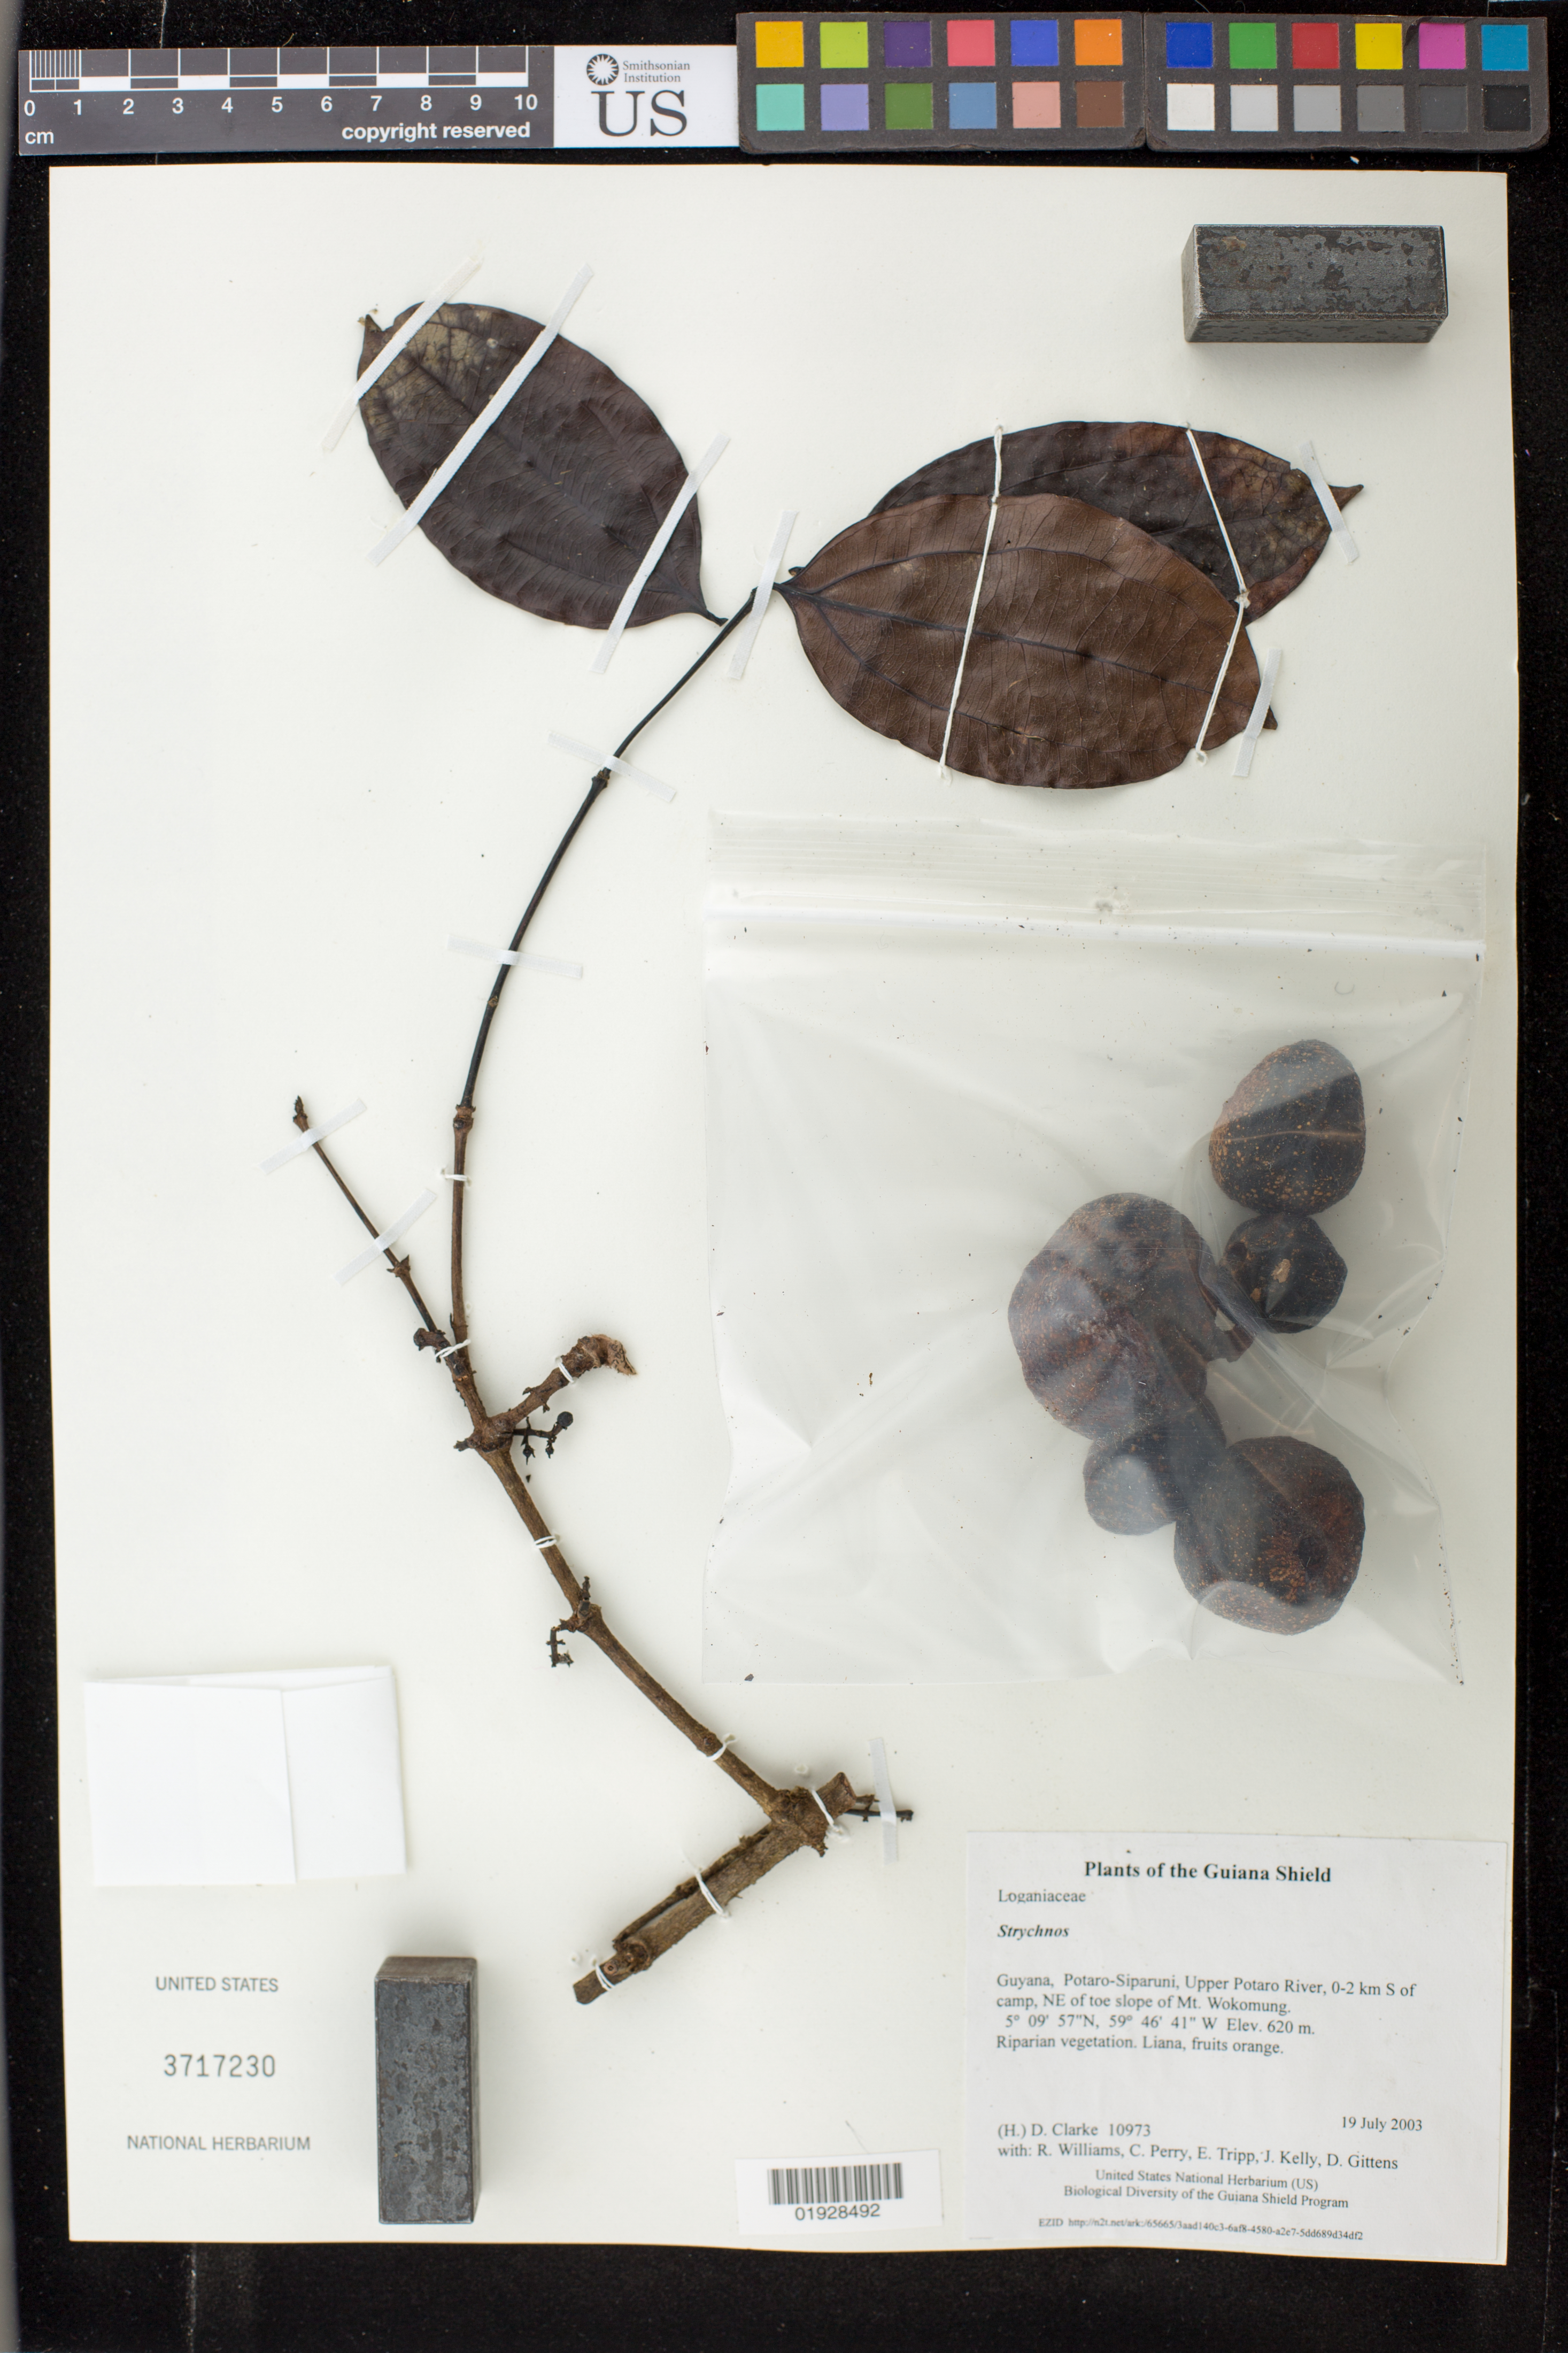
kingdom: Plantae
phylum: Tracheophyta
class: Magnoliopsida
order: Gentianales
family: Loganiaceae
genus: Strychnos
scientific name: Strychnos sp.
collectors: H. D. Clarke, R. Williams, C. Perry, E. Tripp, J. Kelly, D. Gittens & S. R. Stern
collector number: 10973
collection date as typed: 19 July 2003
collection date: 2003-07-19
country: Guyana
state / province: Potaro-Siparuni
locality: Upper Potaro River, 0-2 km S of camp, NE of toe slope of Mt. Wokomung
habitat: Riparian vegetation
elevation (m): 620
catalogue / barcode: US 3717230